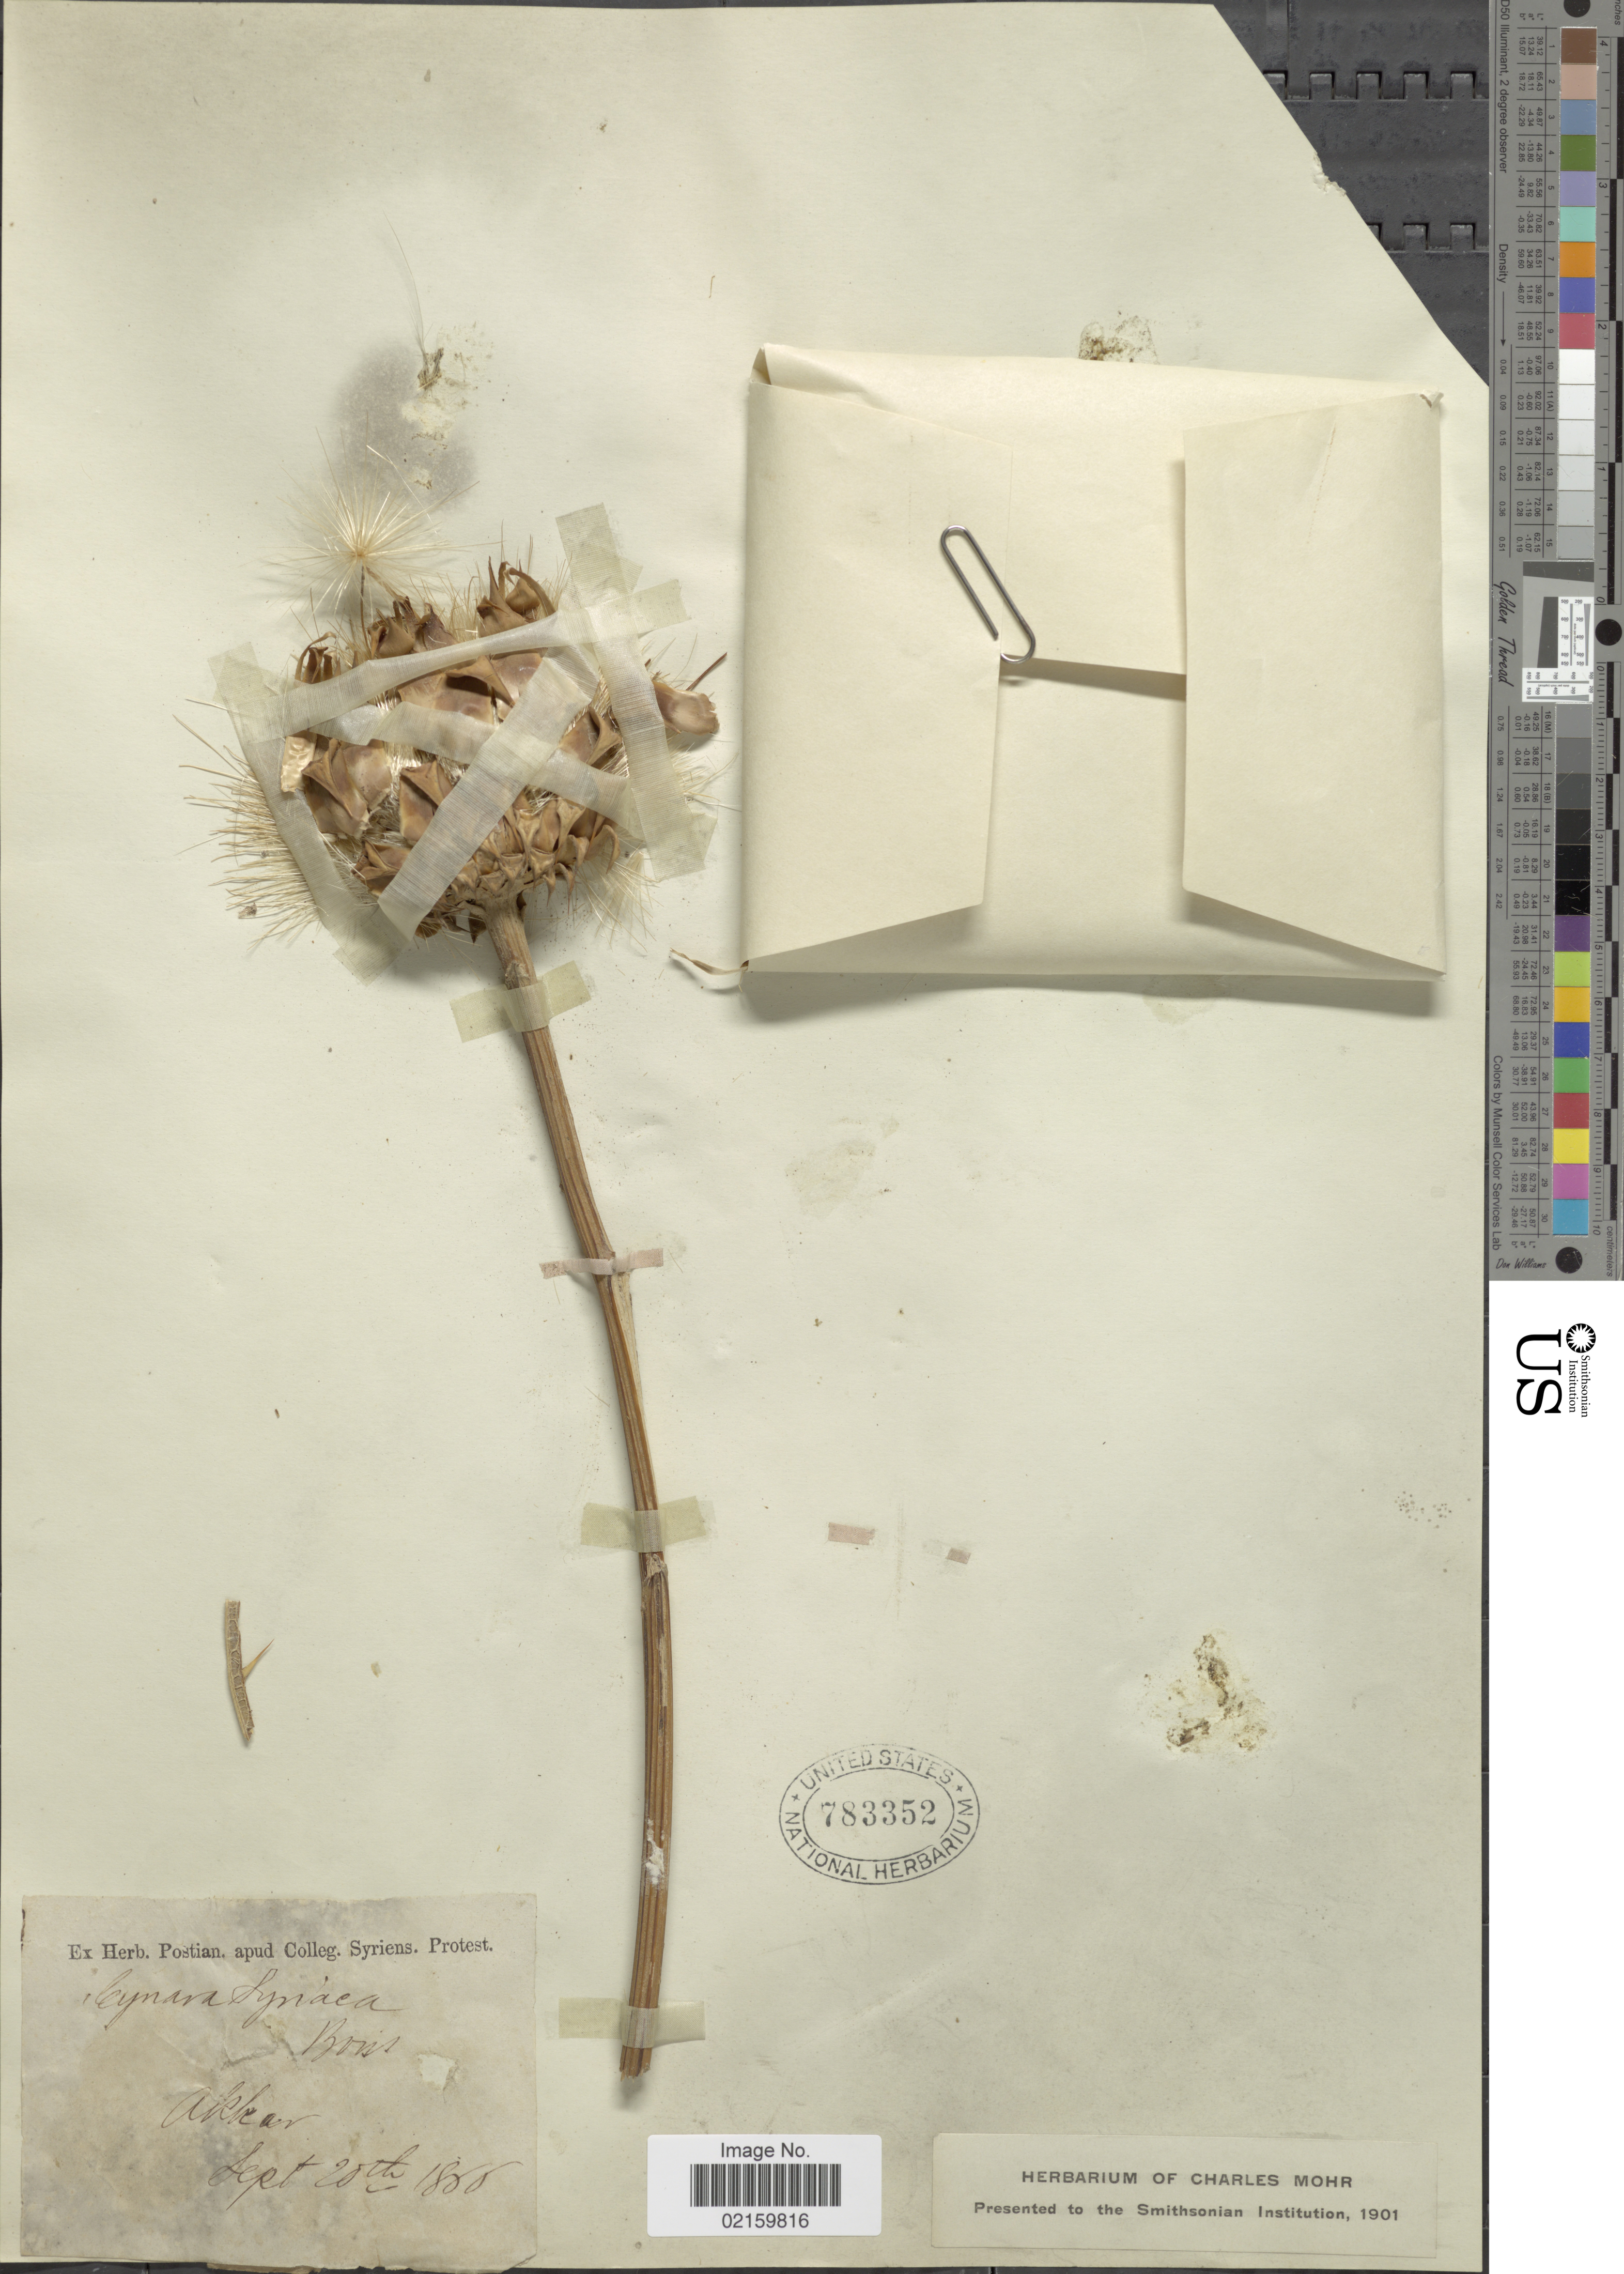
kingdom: Plantae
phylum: Tracheophyta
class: Magnoliopsida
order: Asterales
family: Asteraceae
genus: Cynara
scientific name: Cynara syriaca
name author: Boiss.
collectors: ex herb. Postian. apud Colleg. Syriens. Protest. USE "Fannie P. A. Shepard" (10308853) AS PRIMARY COLLECTOR INSTEAD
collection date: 1860-09-20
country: Syria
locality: Akkar [interpreted]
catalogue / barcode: US 783352